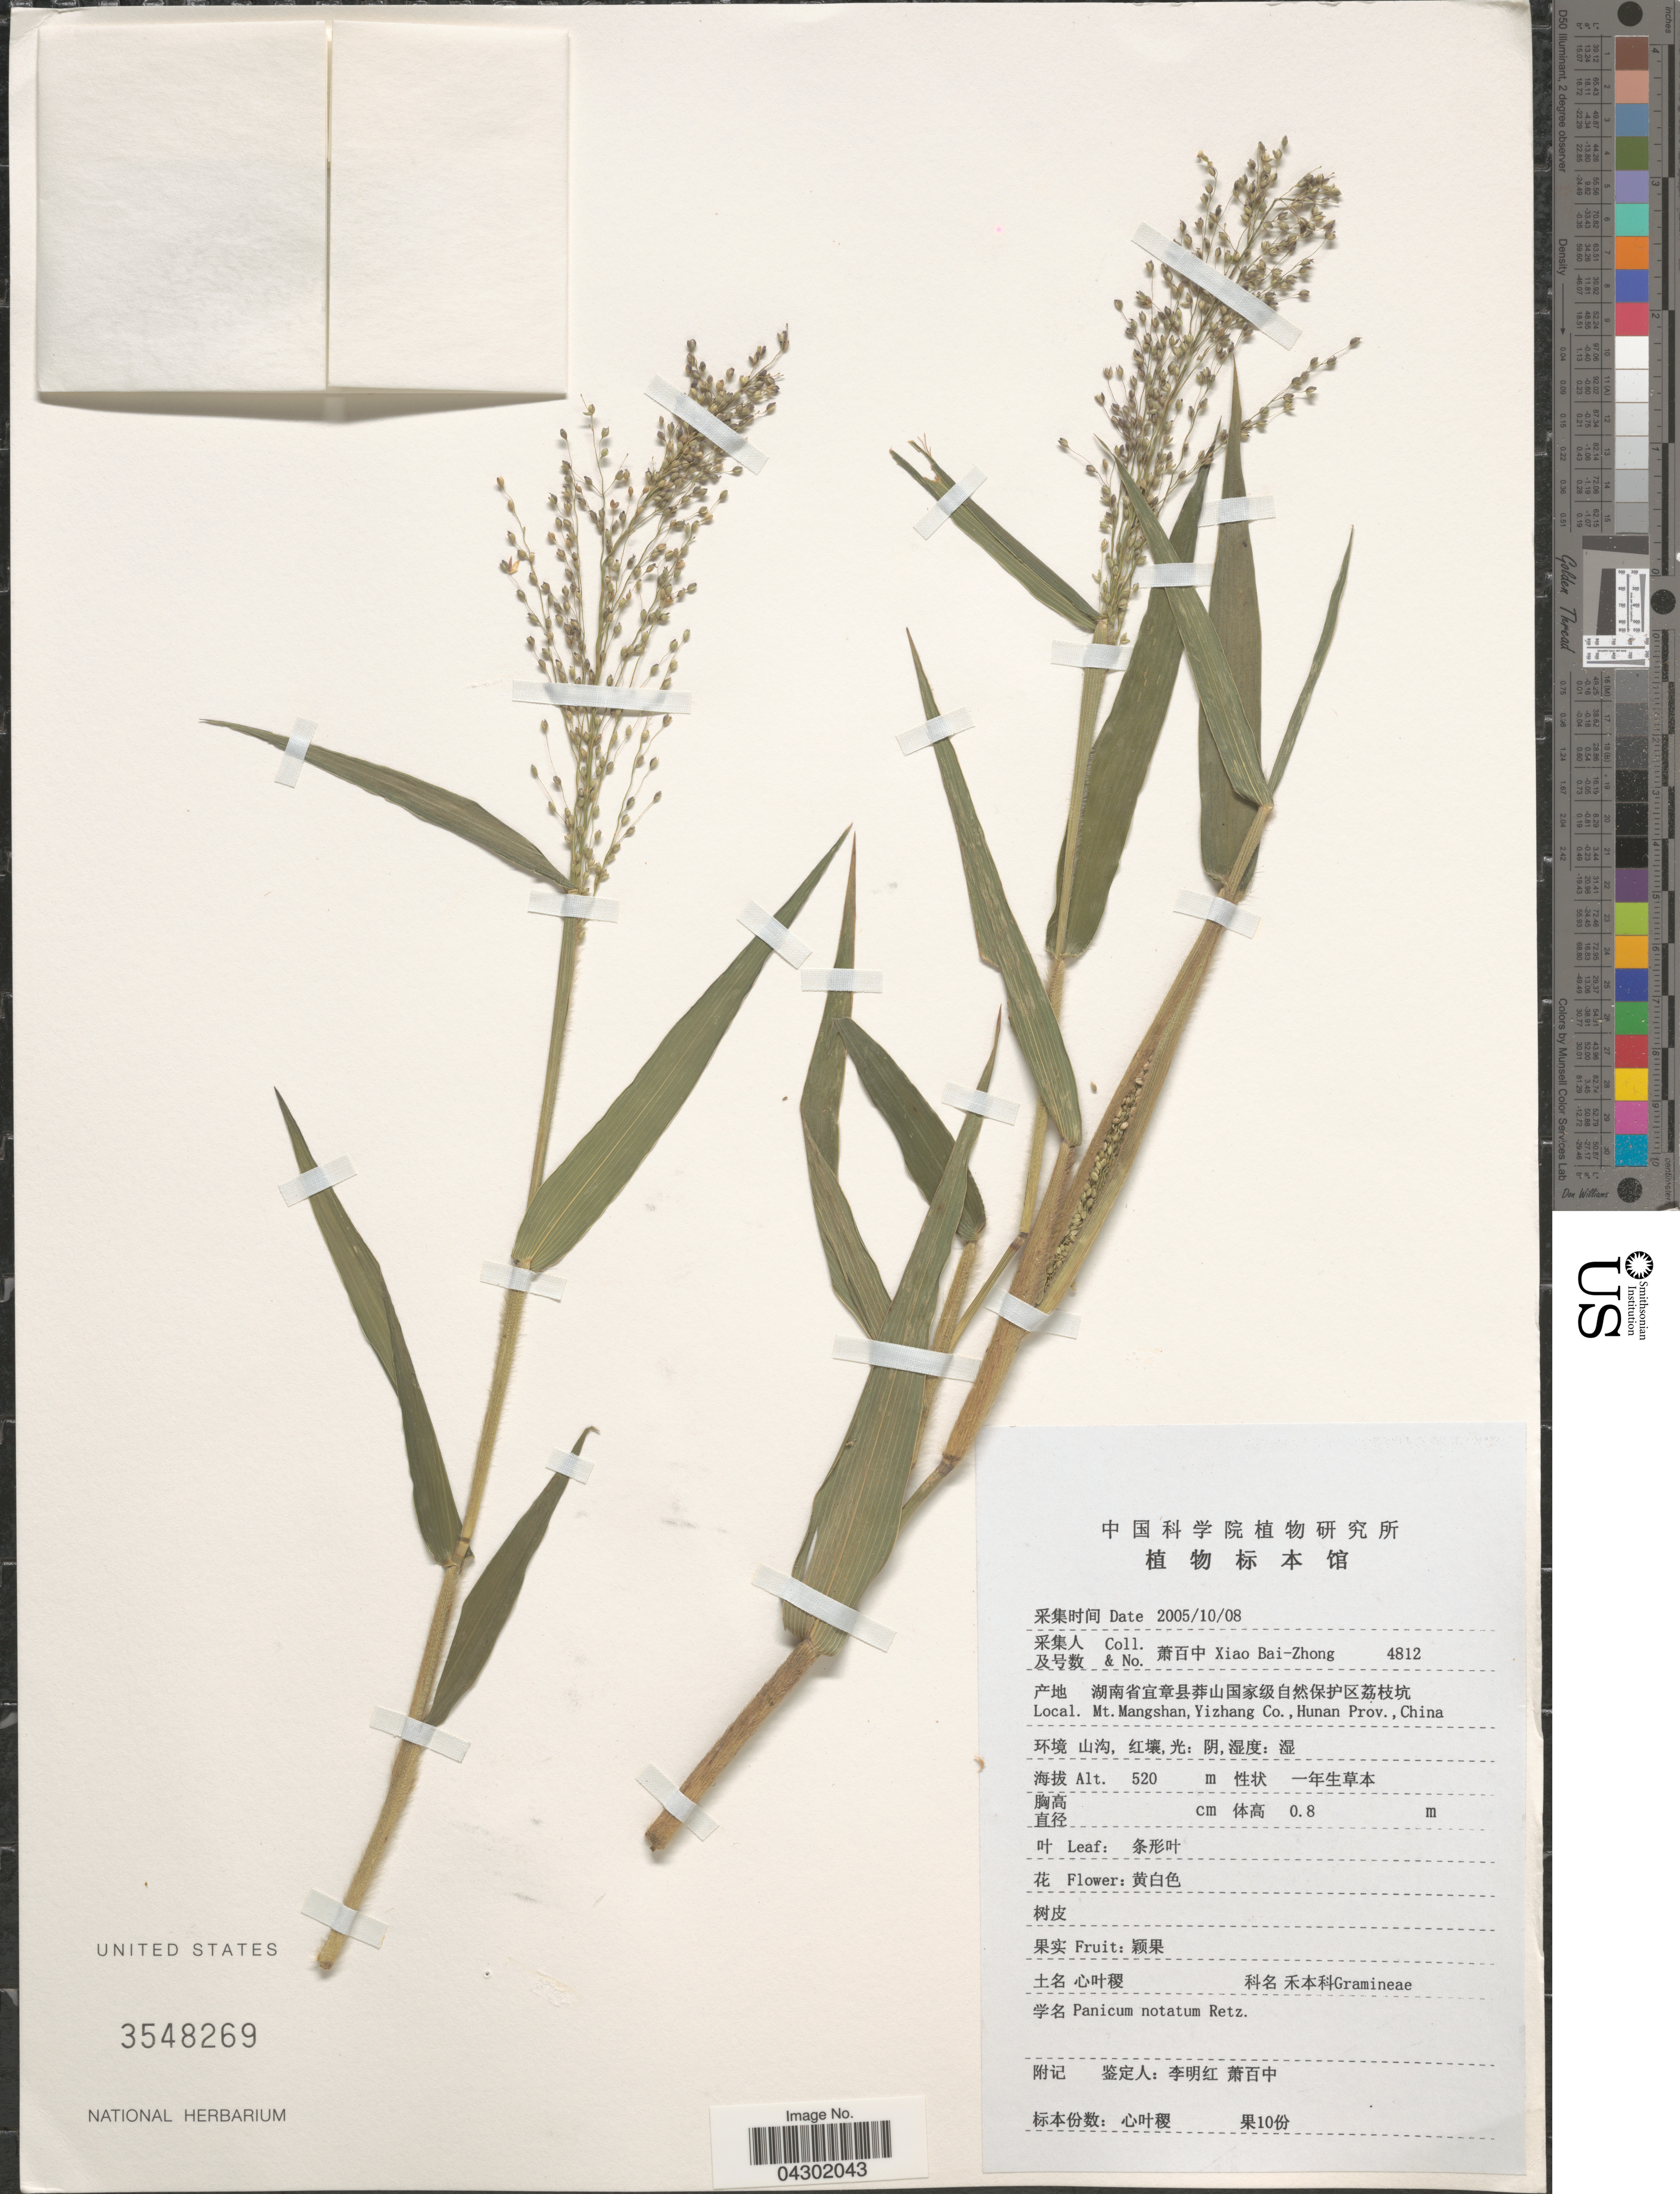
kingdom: Plantae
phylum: Tracheophyta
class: Liliopsida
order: Poales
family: Poaceae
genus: Panicum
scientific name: Panicum notatum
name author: Retz.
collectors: B. Z. Xiao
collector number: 4812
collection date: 2005-10-08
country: China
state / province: Hunan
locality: Mt. Mangshan, Yizhang Co.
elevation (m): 520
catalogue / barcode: US 3548269